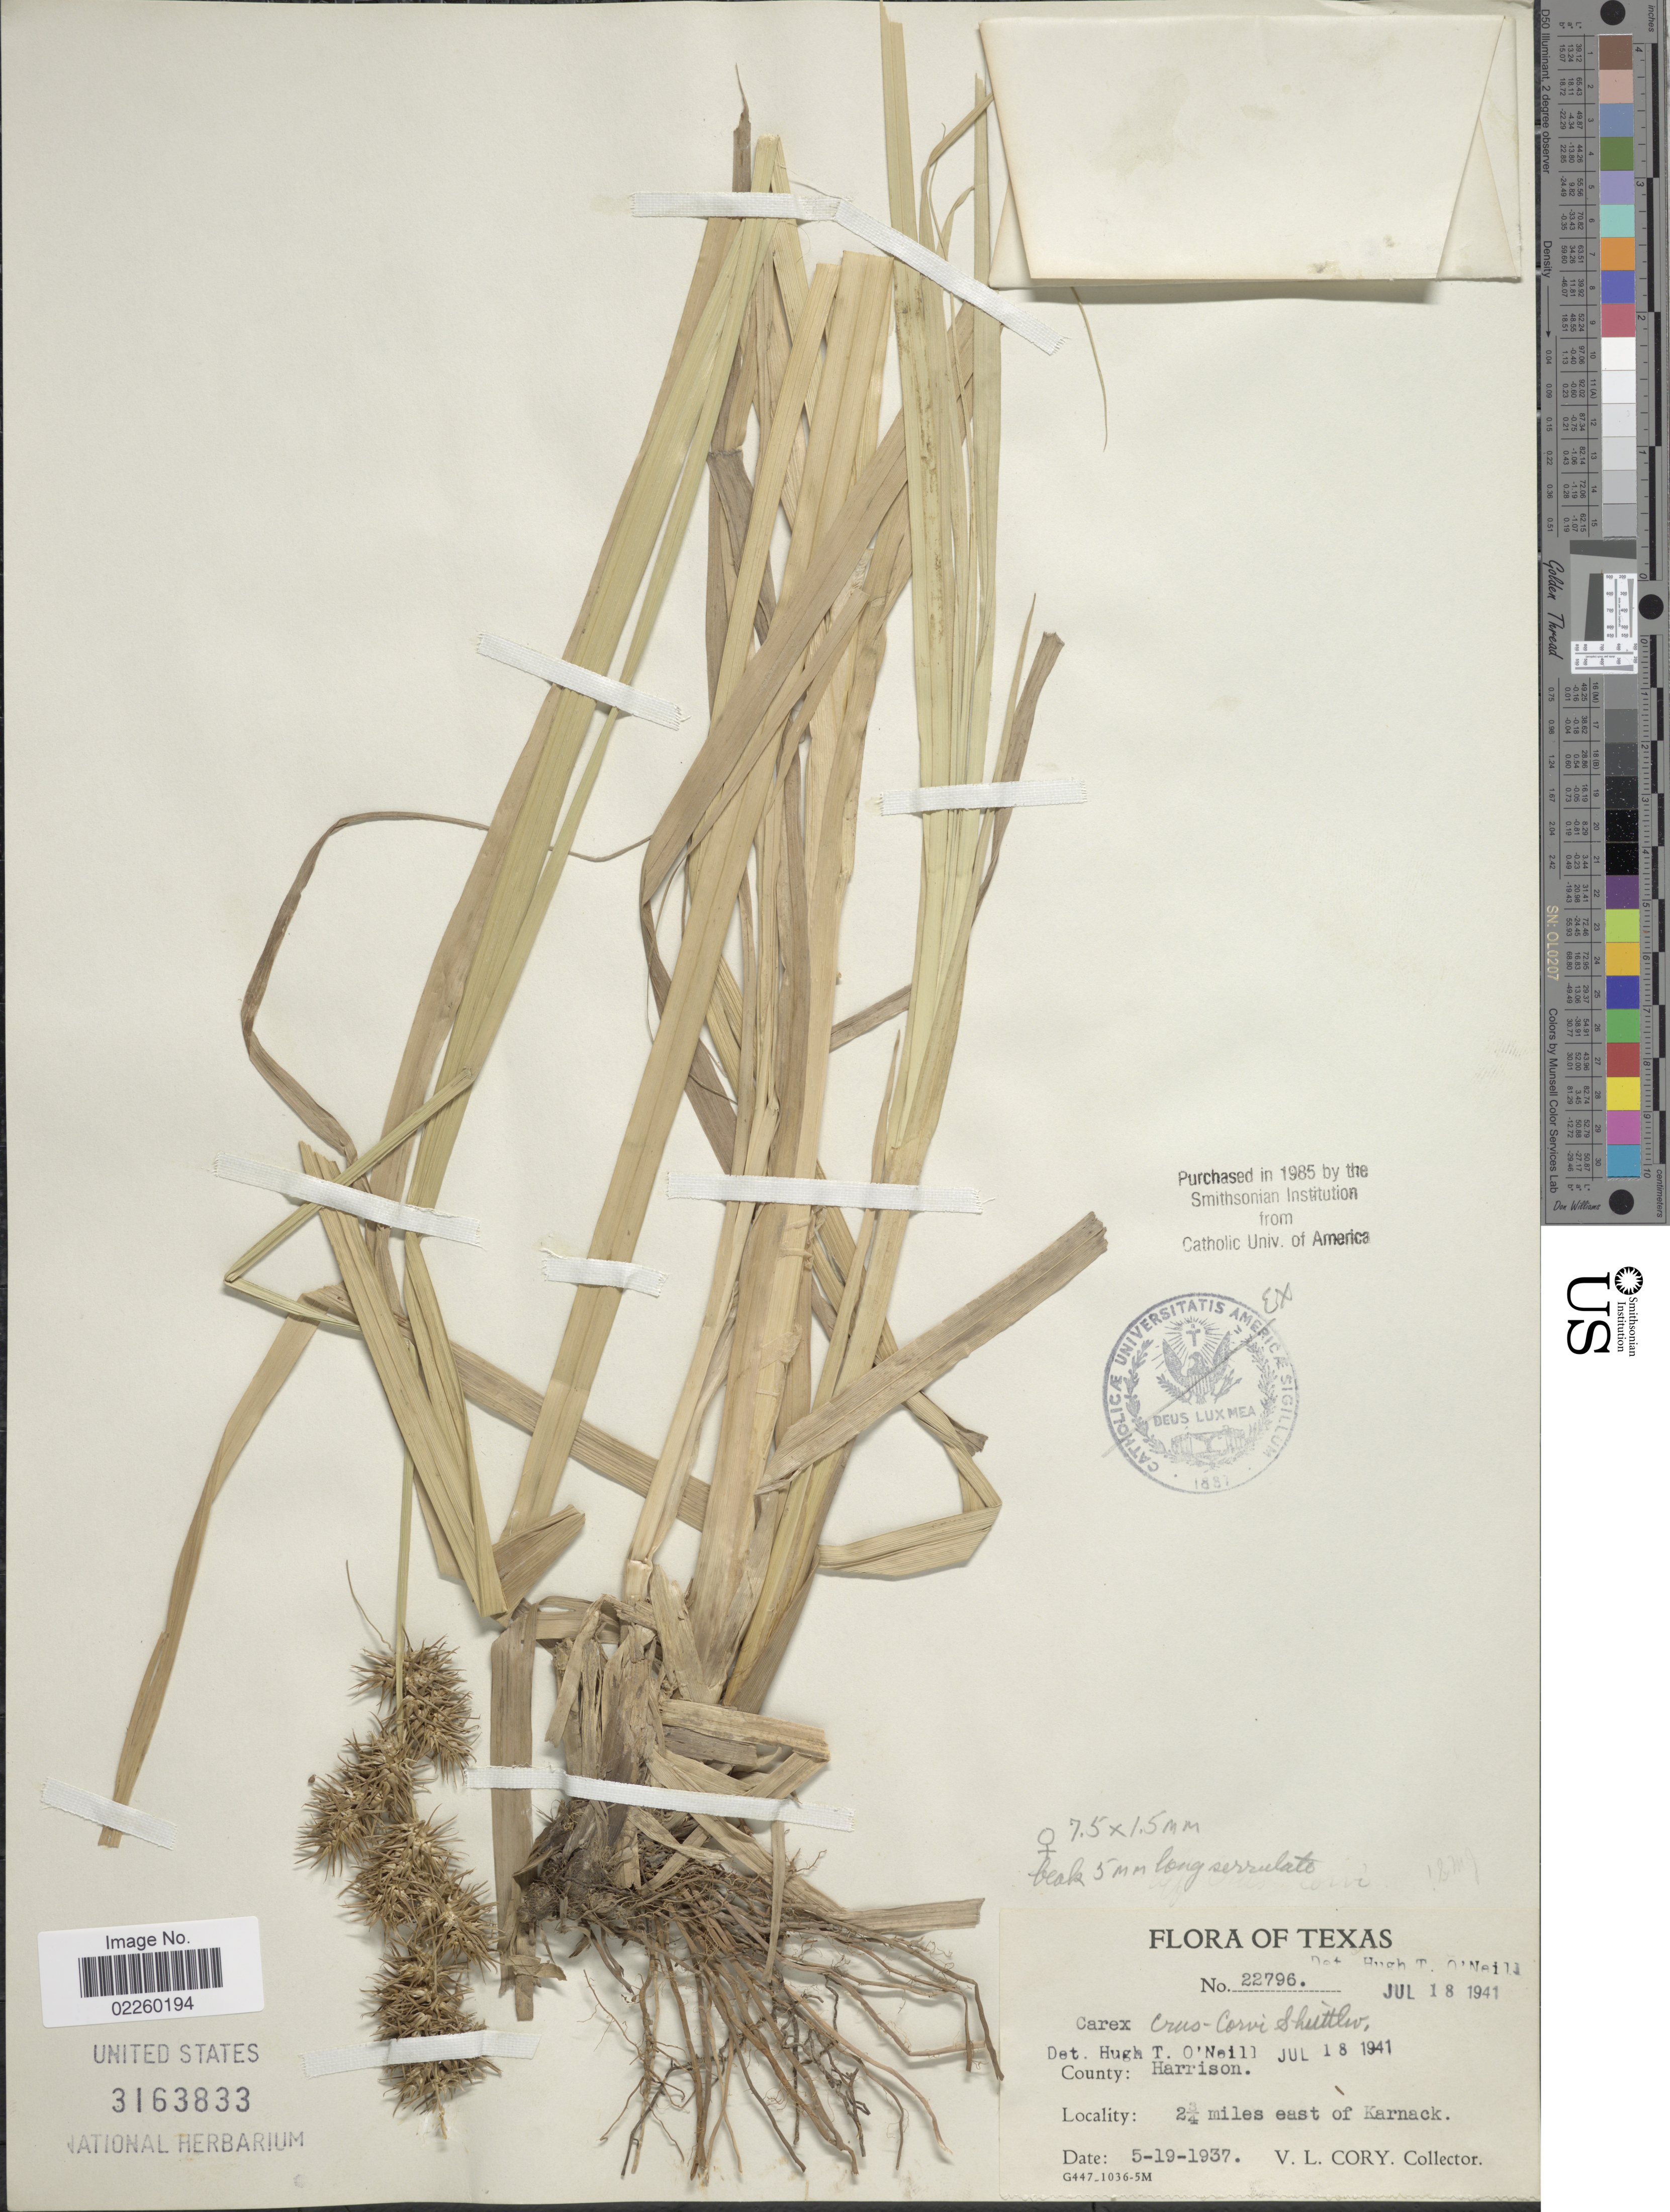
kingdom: Plantae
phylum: Tracheophyta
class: Liliopsida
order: Poales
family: Cyperaceae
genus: Carex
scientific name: Carex crus-corvi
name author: Shuttlew. ex Kunze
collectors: V. Cory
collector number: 22796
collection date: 1937-05-19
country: United States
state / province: Texas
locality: County: Harrison. 2¾ miles east of Karnack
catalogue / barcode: US 3163833